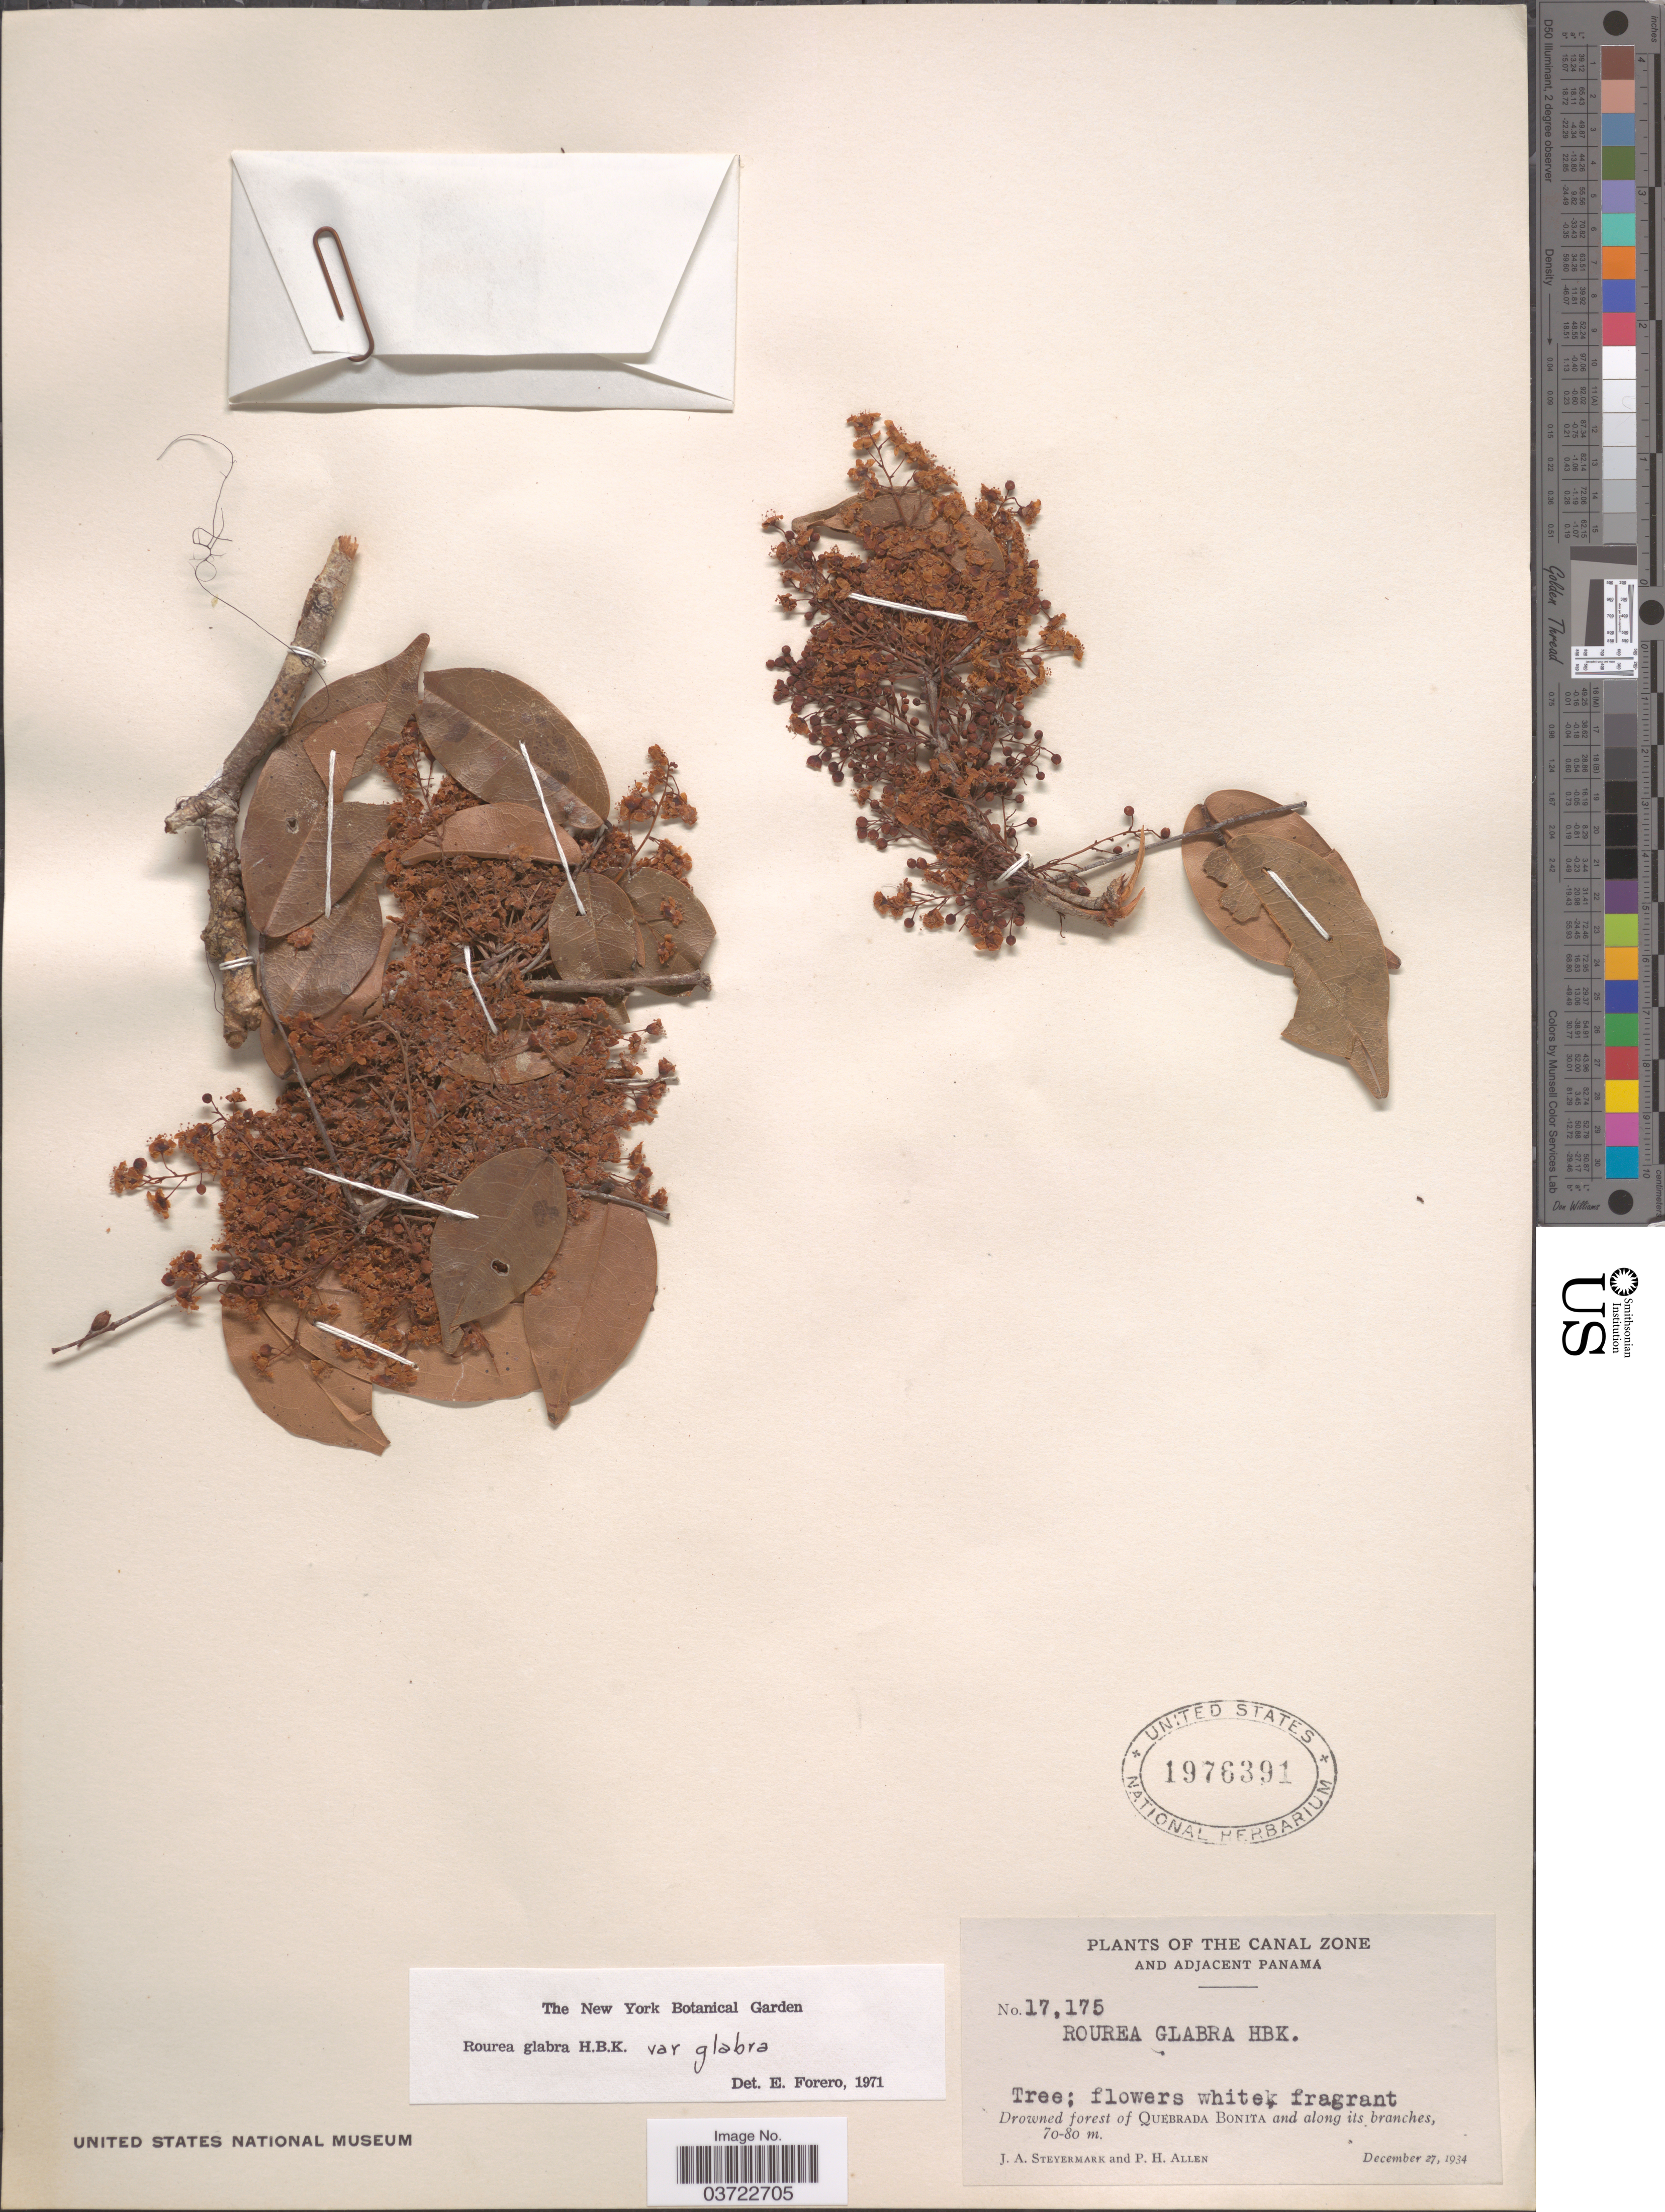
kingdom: Plantae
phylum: Tracheophyta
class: Magnoliopsida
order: Oxalidales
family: Connaraceae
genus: Rourea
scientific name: Rourea glabra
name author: Kunth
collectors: J. Steyermark & P. H. Allen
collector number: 17175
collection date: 1934-12-27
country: Panama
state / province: Colón / Panamá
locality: The Canal Zone and adjacent Panama. Drowned forest of Quebrada Bonita and along its branches.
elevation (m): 70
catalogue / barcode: US 1976391